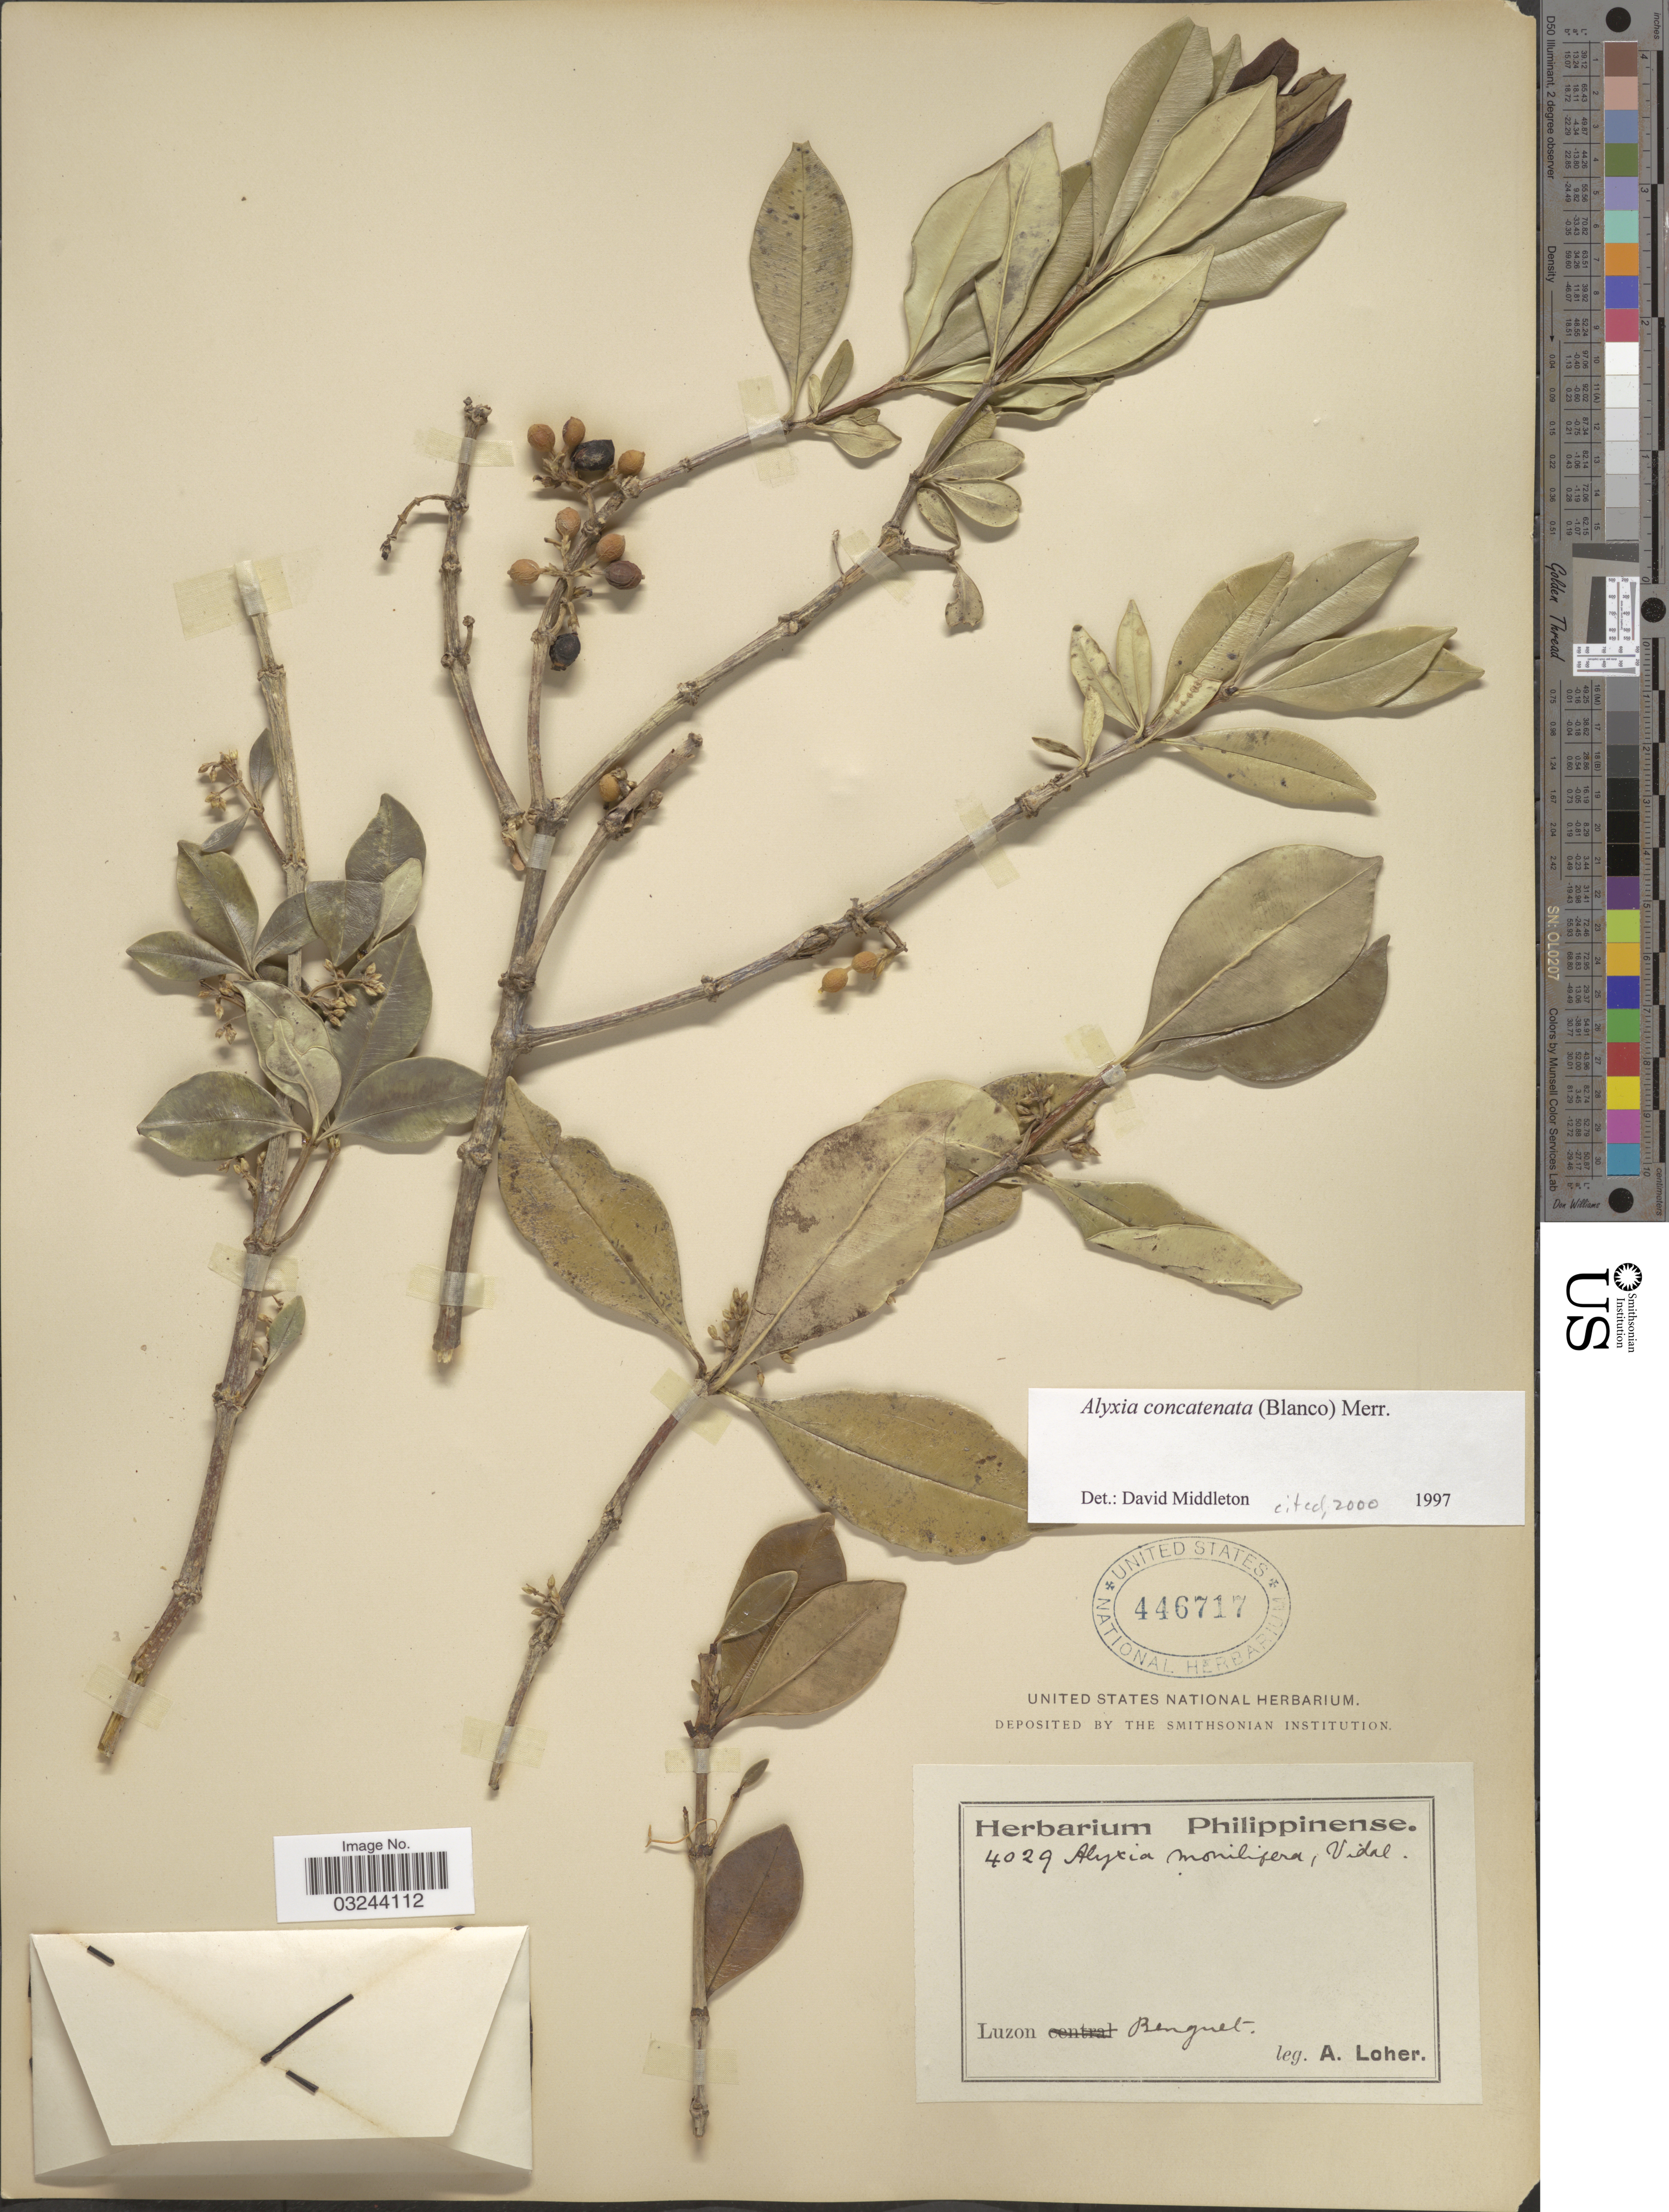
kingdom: Plantae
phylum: Tracheophyta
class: Magnoliopsida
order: Gentianales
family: Apocynaceae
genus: Alyxia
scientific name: Alyxia concatenata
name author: (Blanco) Merr.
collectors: A. Loher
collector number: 4029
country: Philippines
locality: Luzon, Benguet.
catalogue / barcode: US 446717